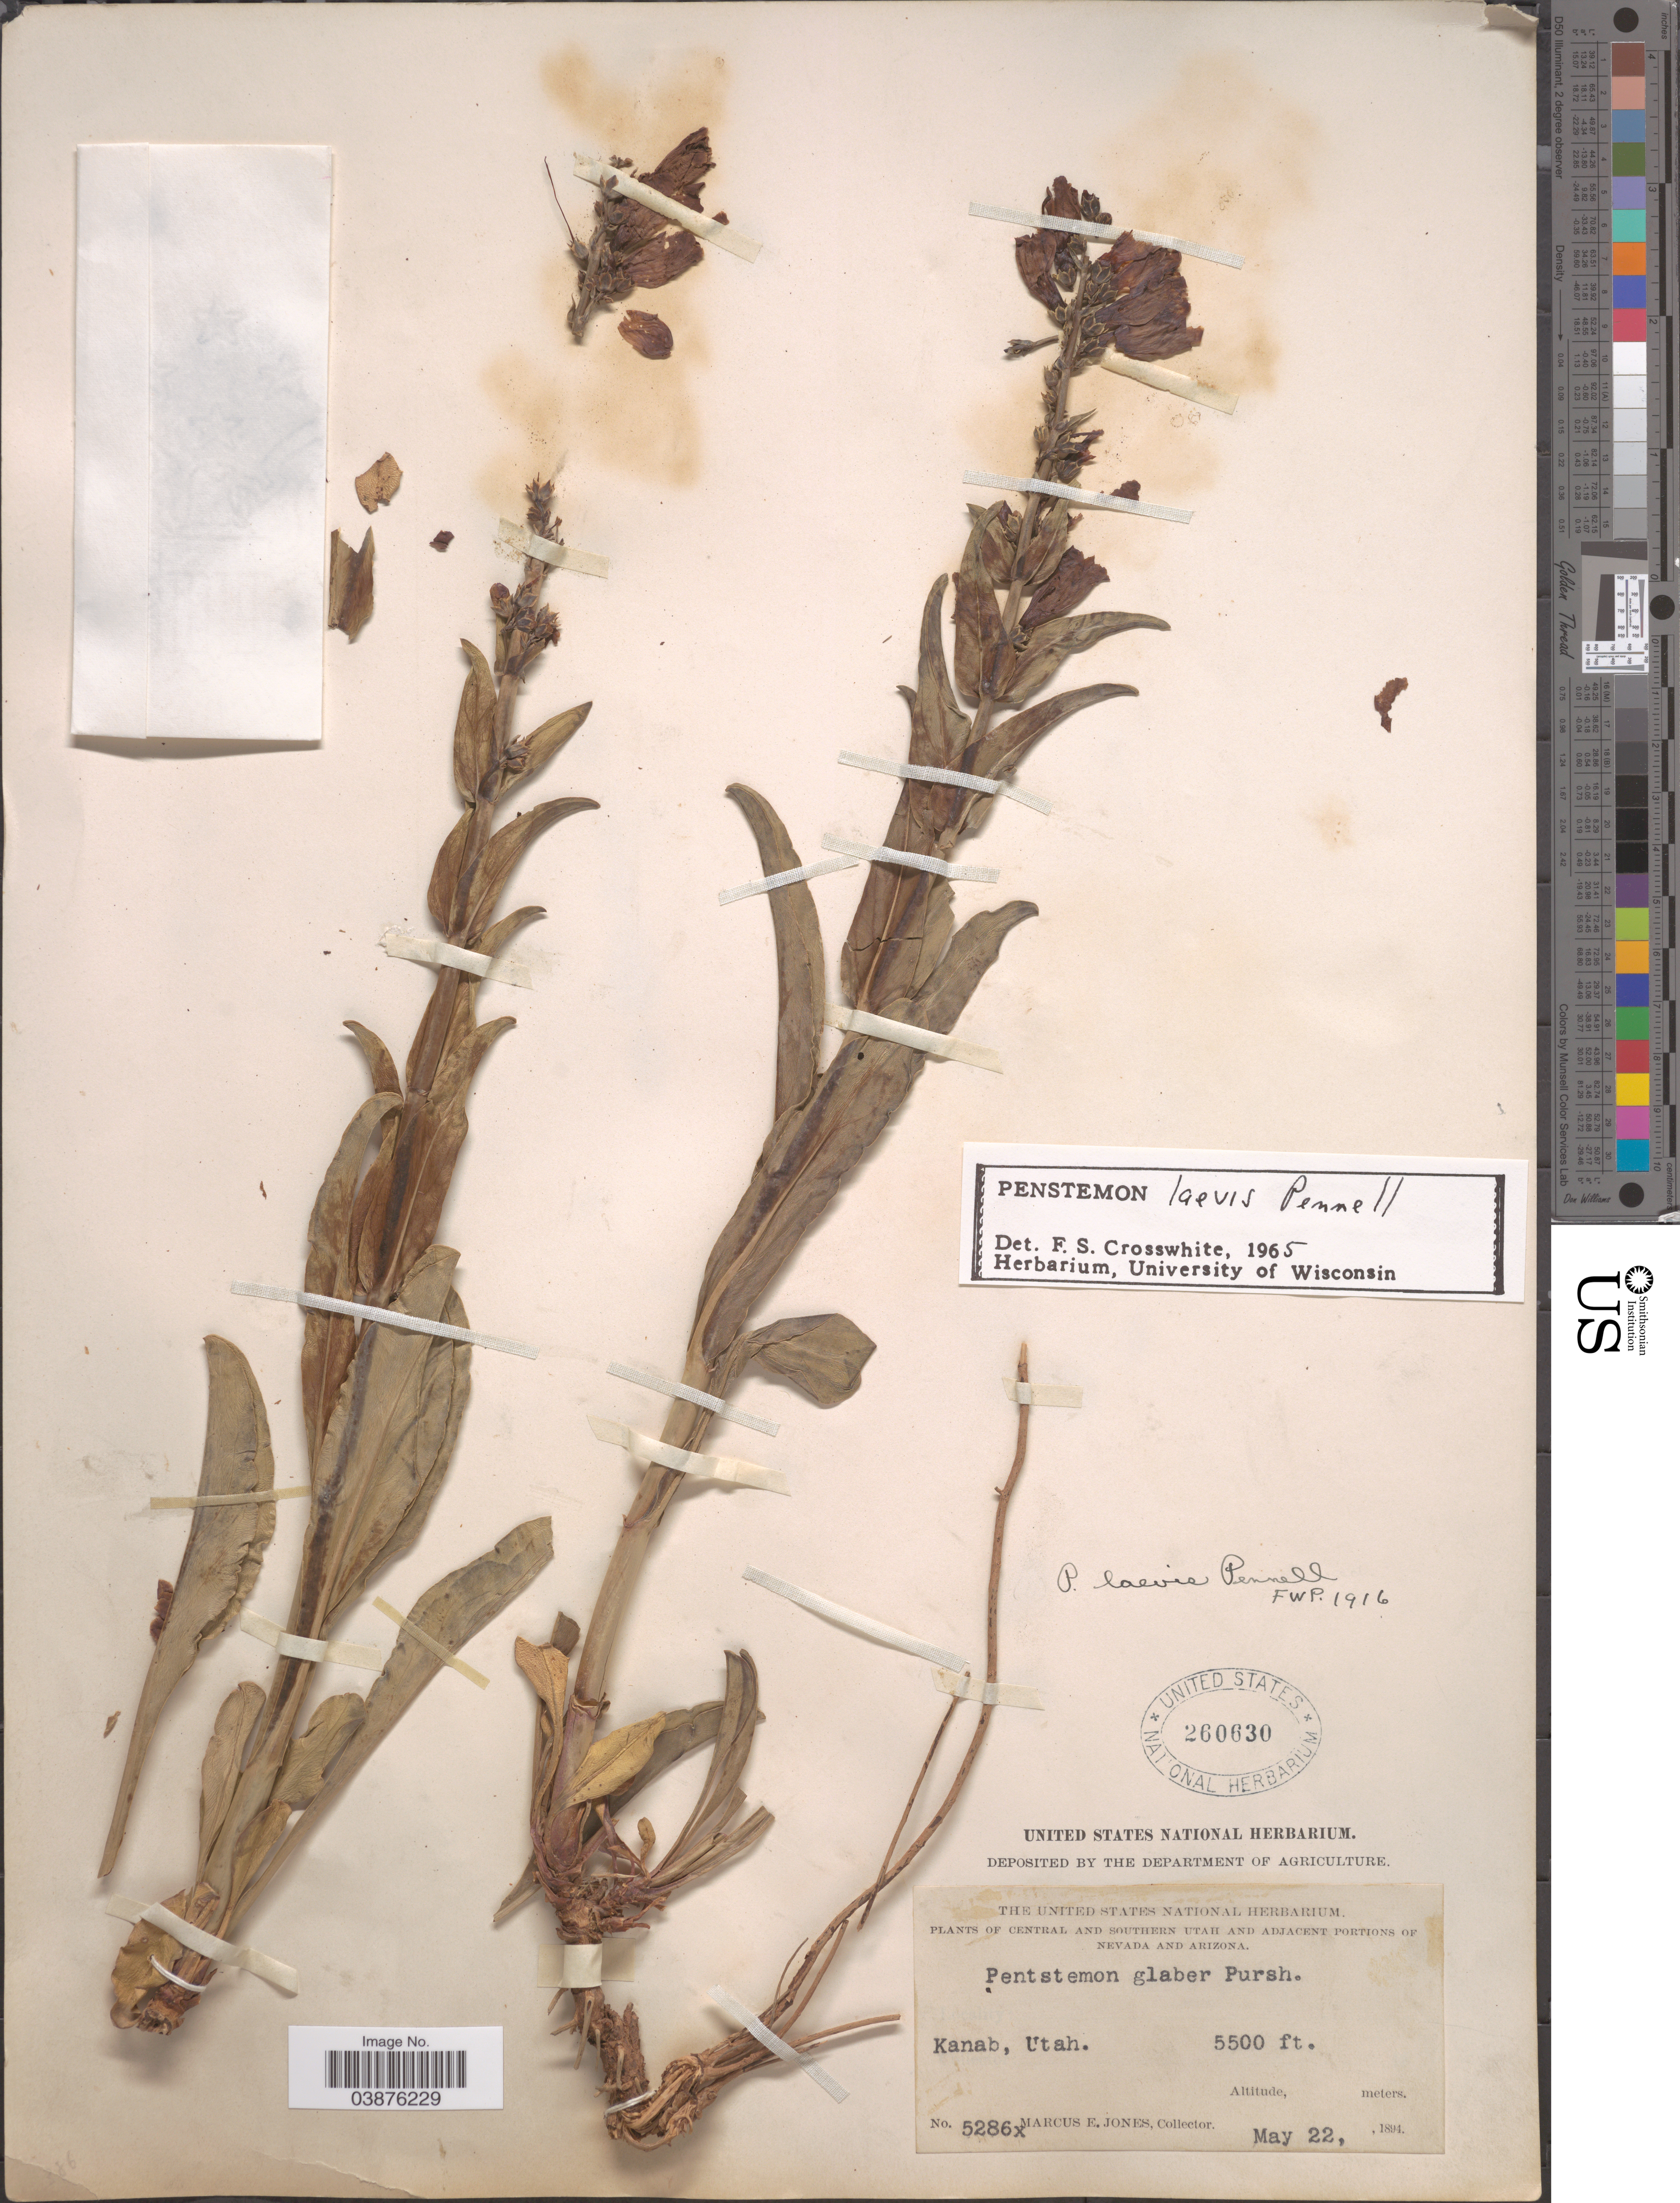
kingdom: Plantae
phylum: Tracheophyta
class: Magnoliopsida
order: Lamiales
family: Plantaginaceae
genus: Penstemon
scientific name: Penstemon laevis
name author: Pennell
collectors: A. M. Woodbury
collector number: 5286x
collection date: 1894-05-22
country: United States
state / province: Utah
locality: Central and Southern Utah. Kanab.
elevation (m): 1676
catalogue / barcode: US 260630